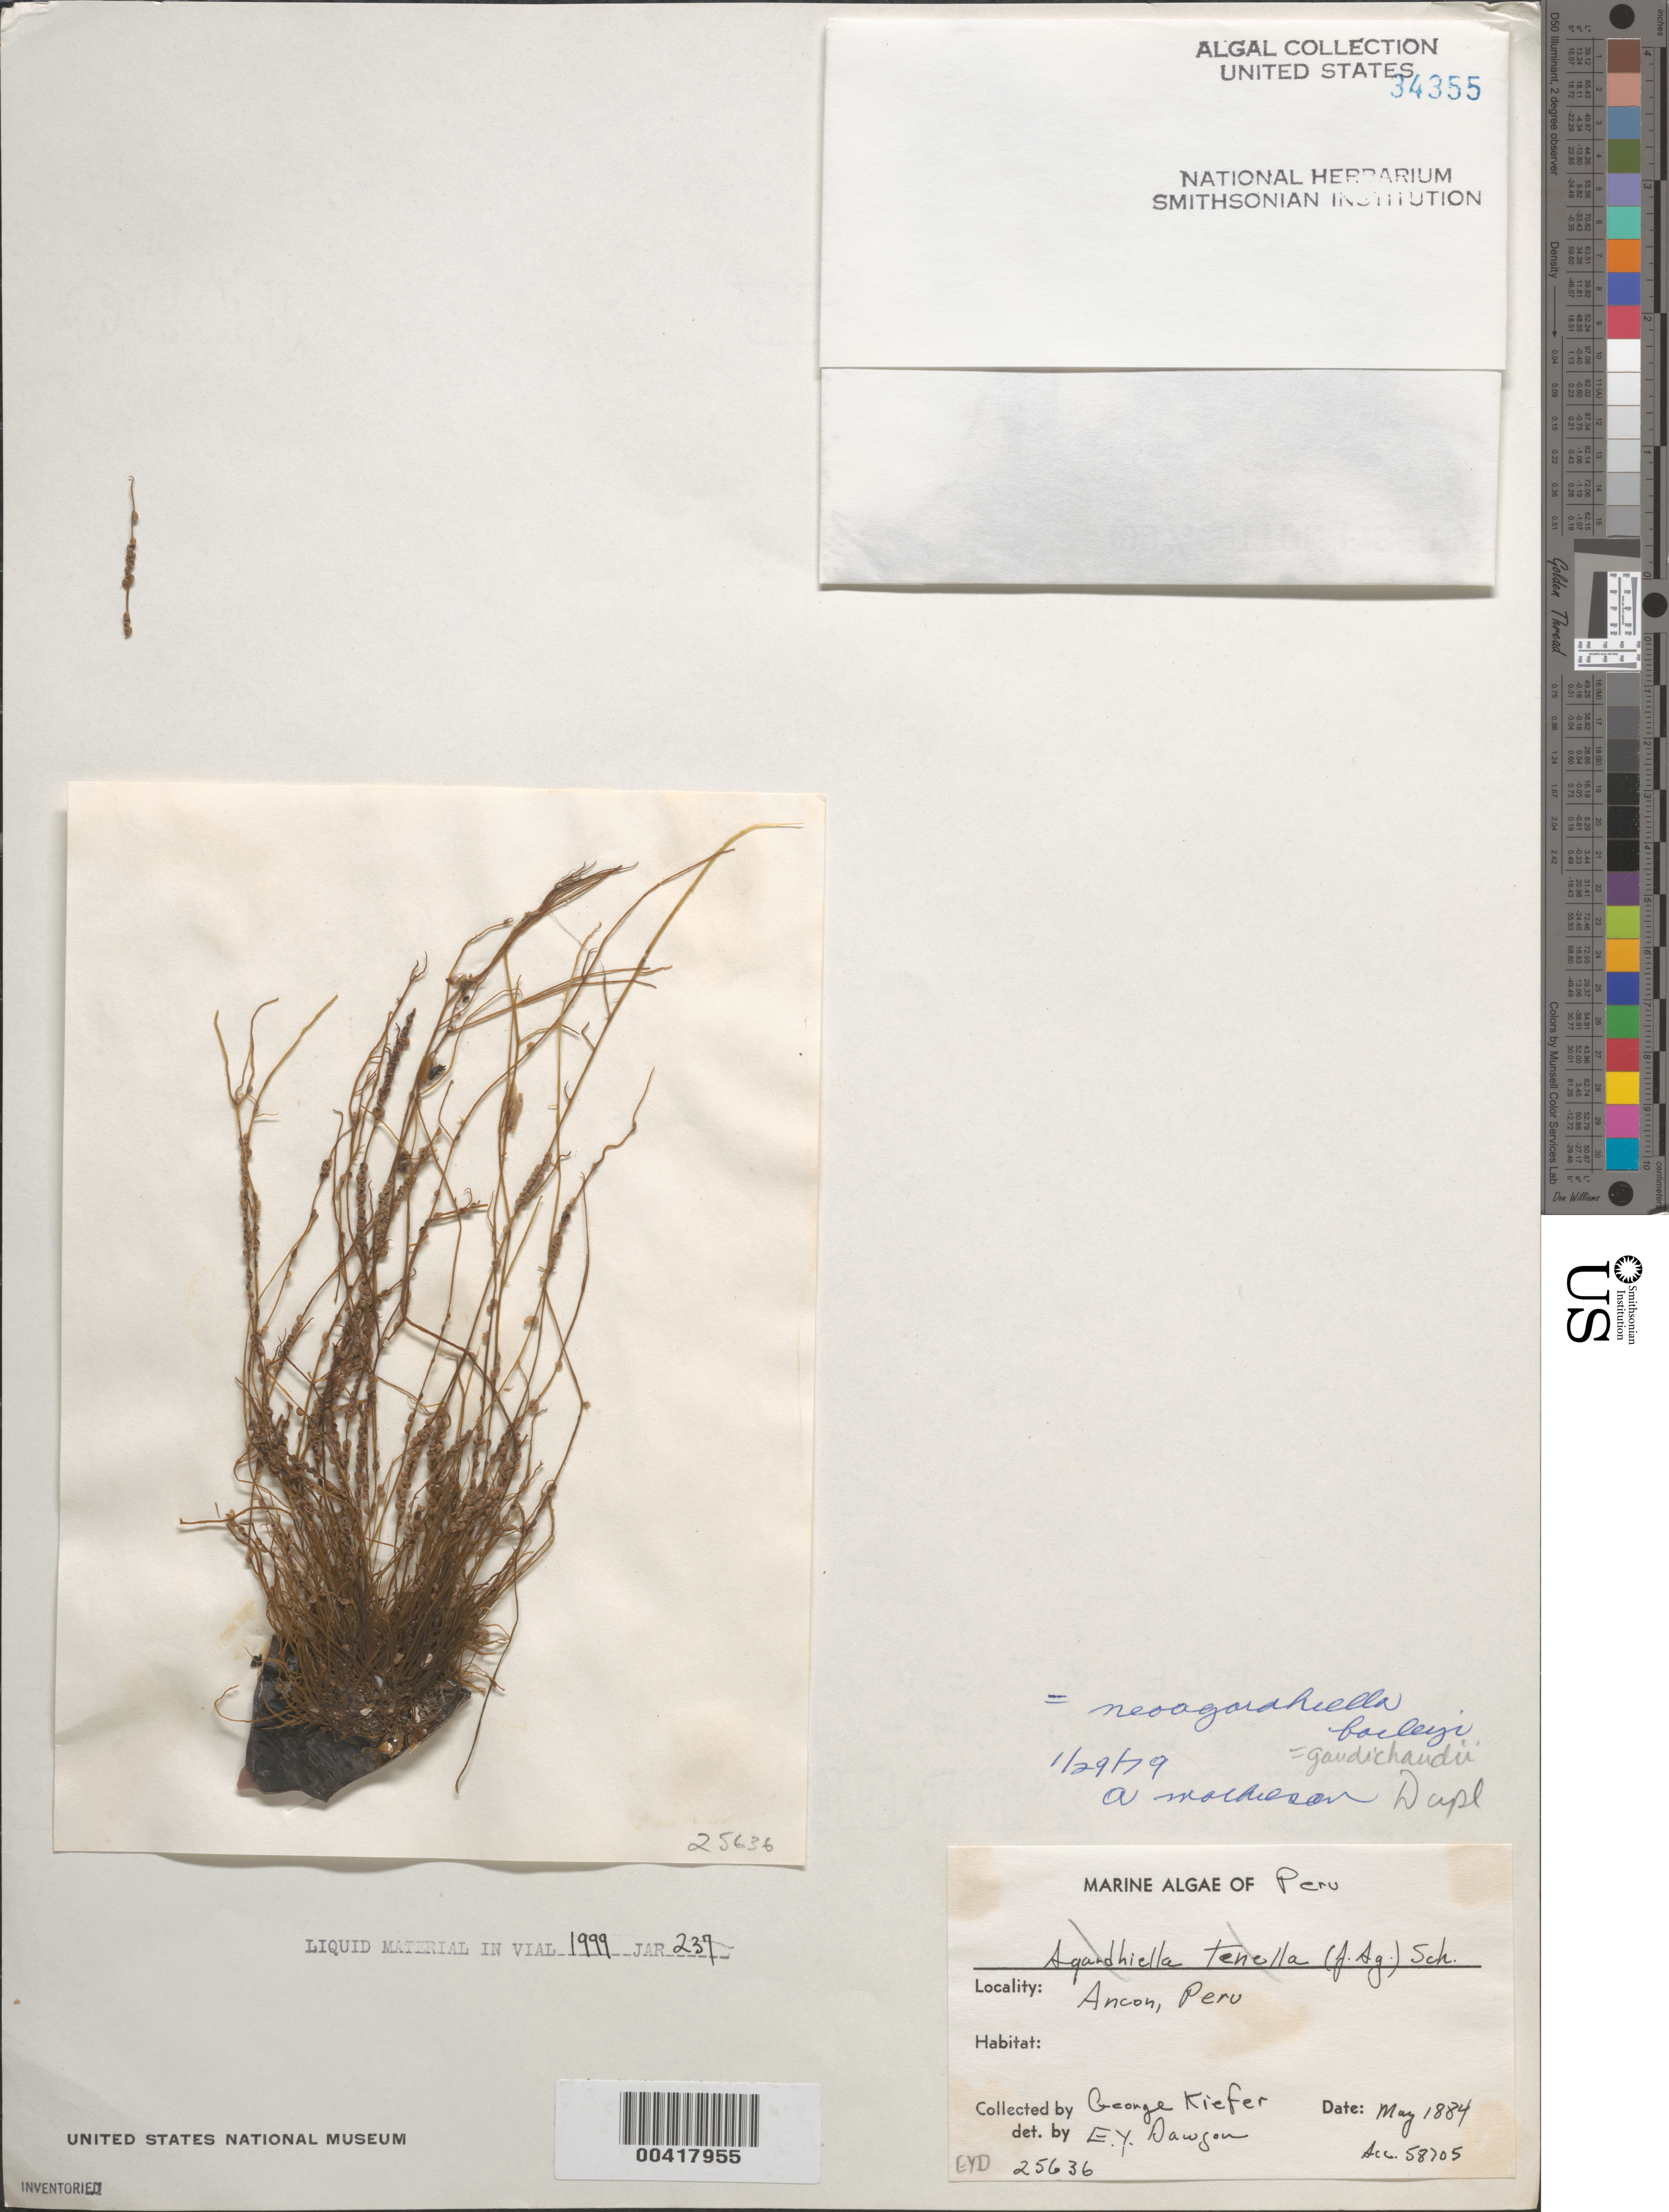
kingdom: Plantae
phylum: Rhodophyta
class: Florideophyceae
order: Gigartinales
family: Solieriaceae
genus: Sarcodiotheca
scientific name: Sarcodiotheca gaudichaudii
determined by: Algae name updating Project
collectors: G. Kiefer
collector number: EYD 25636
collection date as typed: May 1884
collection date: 1884-05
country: Peru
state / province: Lima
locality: Ancon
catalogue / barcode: US 34355